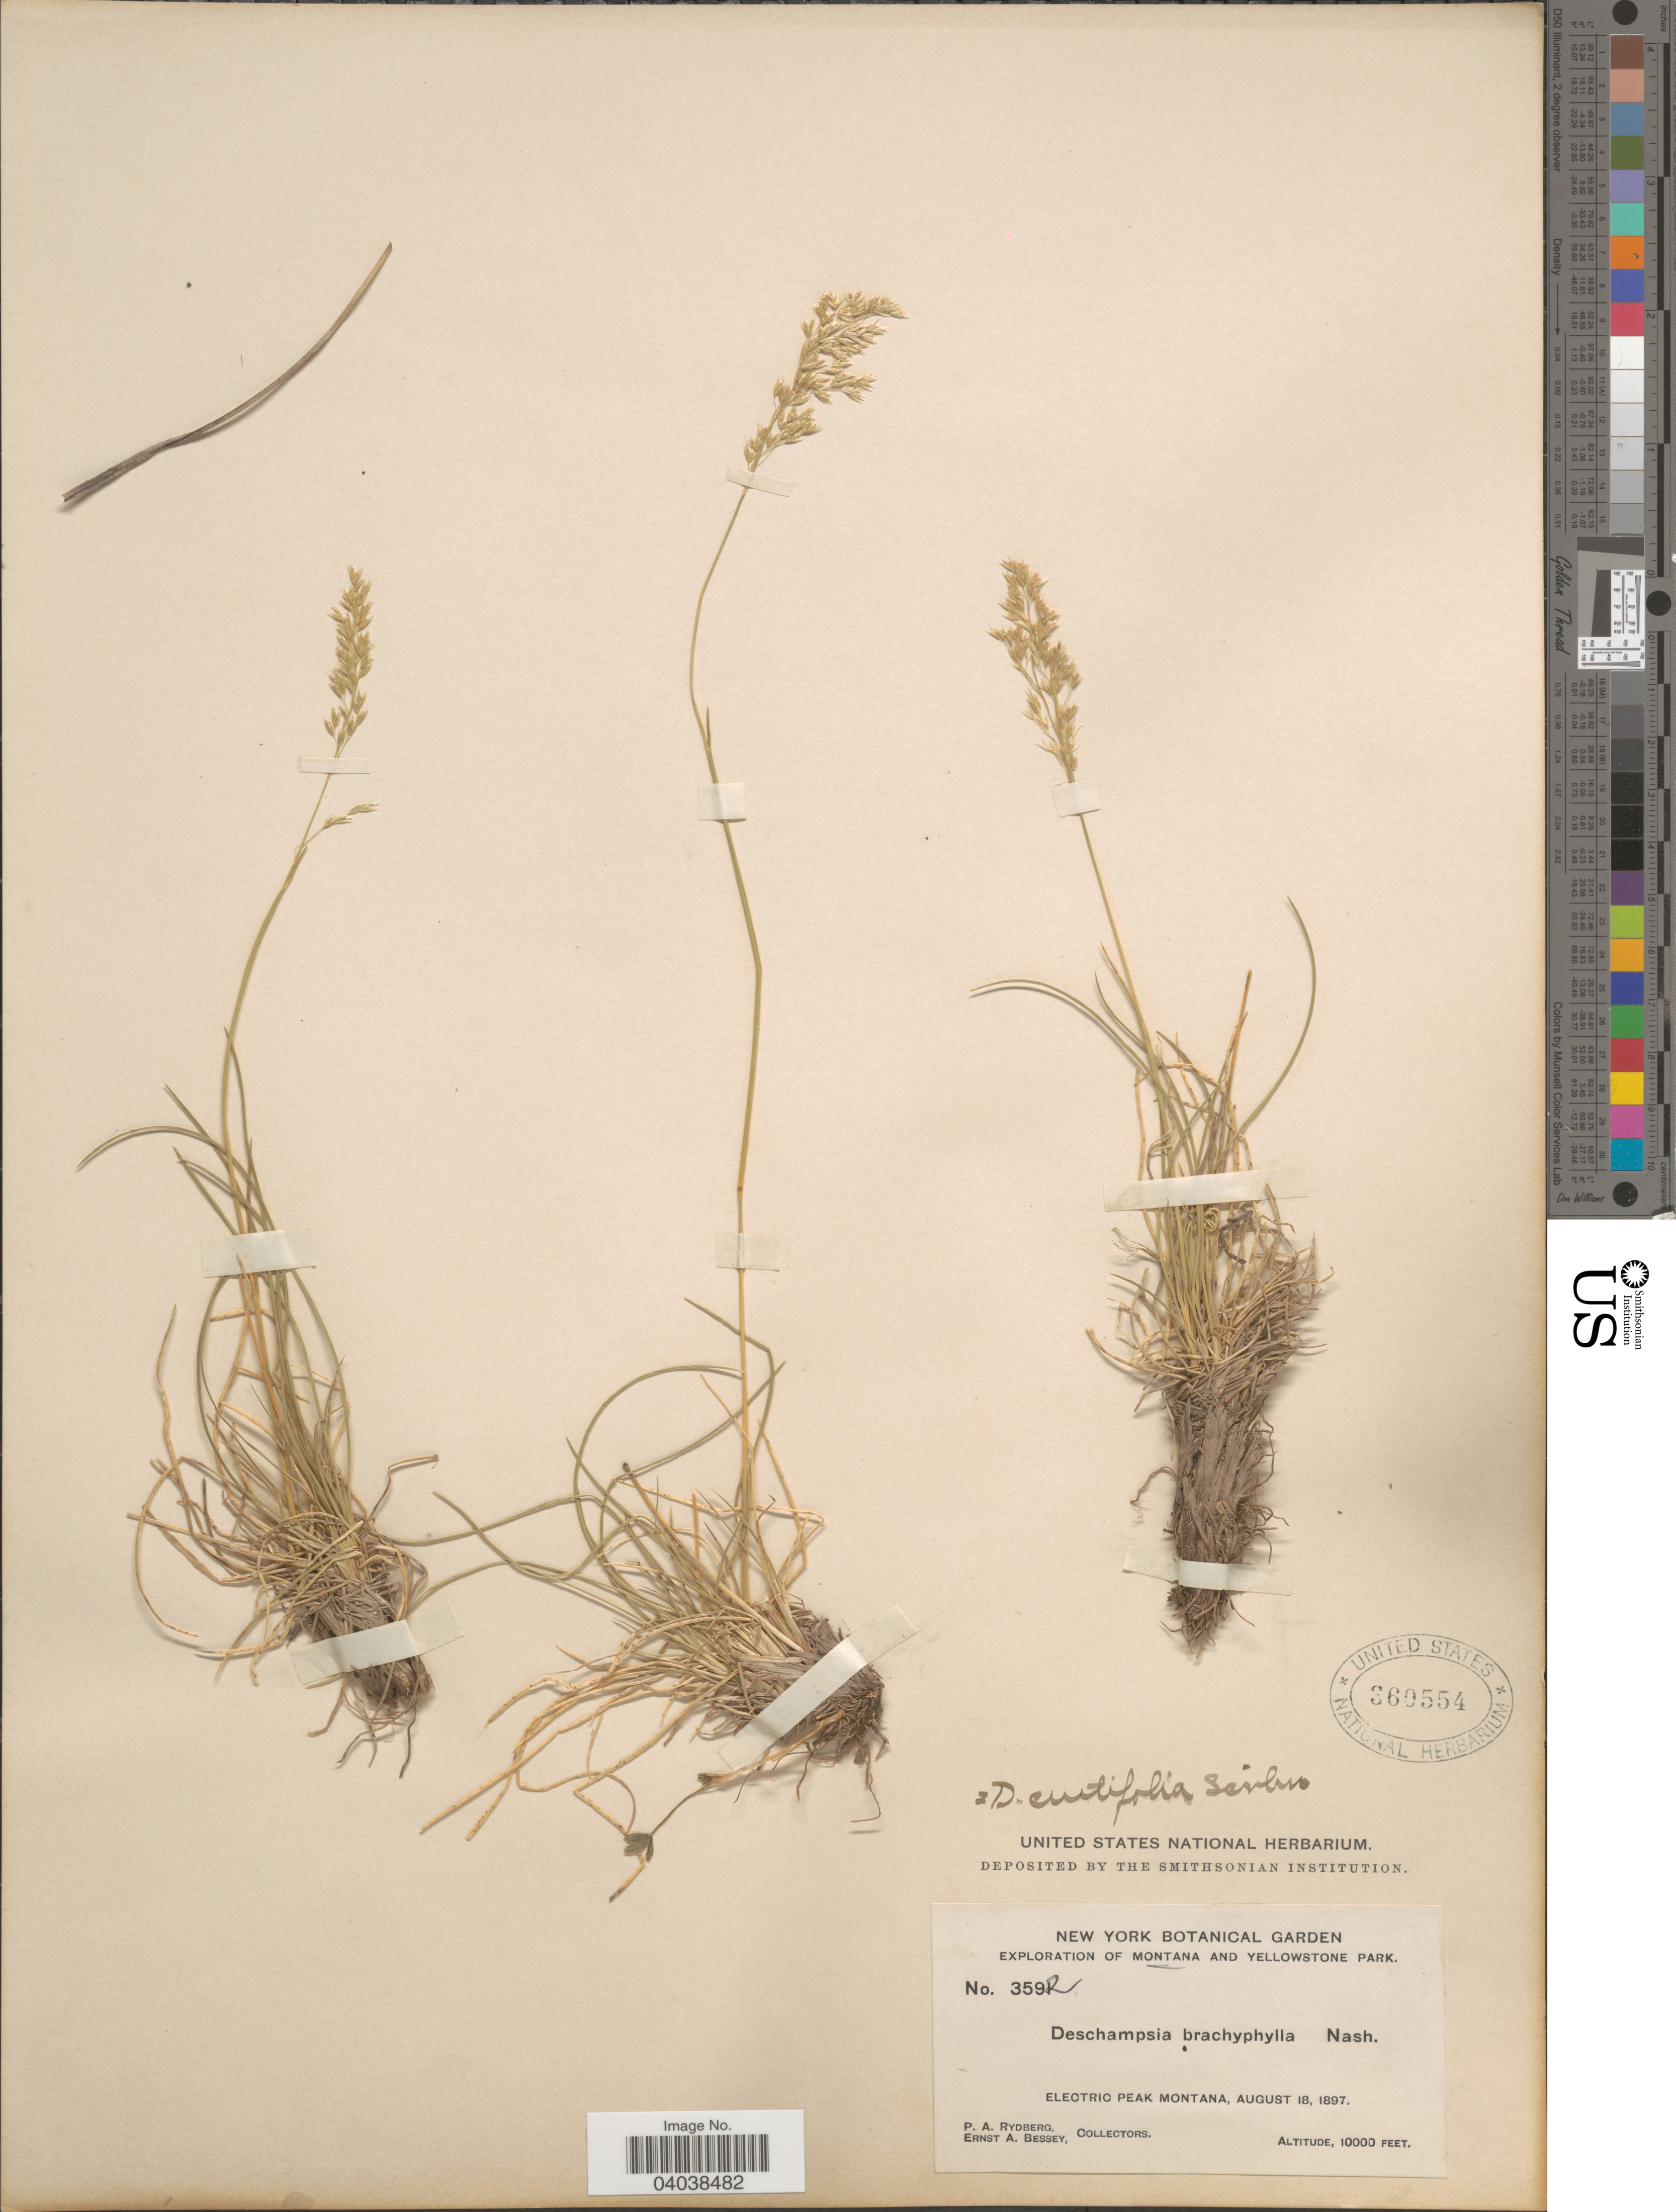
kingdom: Plantae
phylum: Tracheophyta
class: Liliopsida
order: Poales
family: Poaceae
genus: Deschampsia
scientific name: Deschampsia cespitosa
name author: (L.) P. Beauv.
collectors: P. A. Rydberg & E. A. Bessey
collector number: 3592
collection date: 1897-08-18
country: United States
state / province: Montana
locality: Electric Peak Montana.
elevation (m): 3048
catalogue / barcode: US 360554